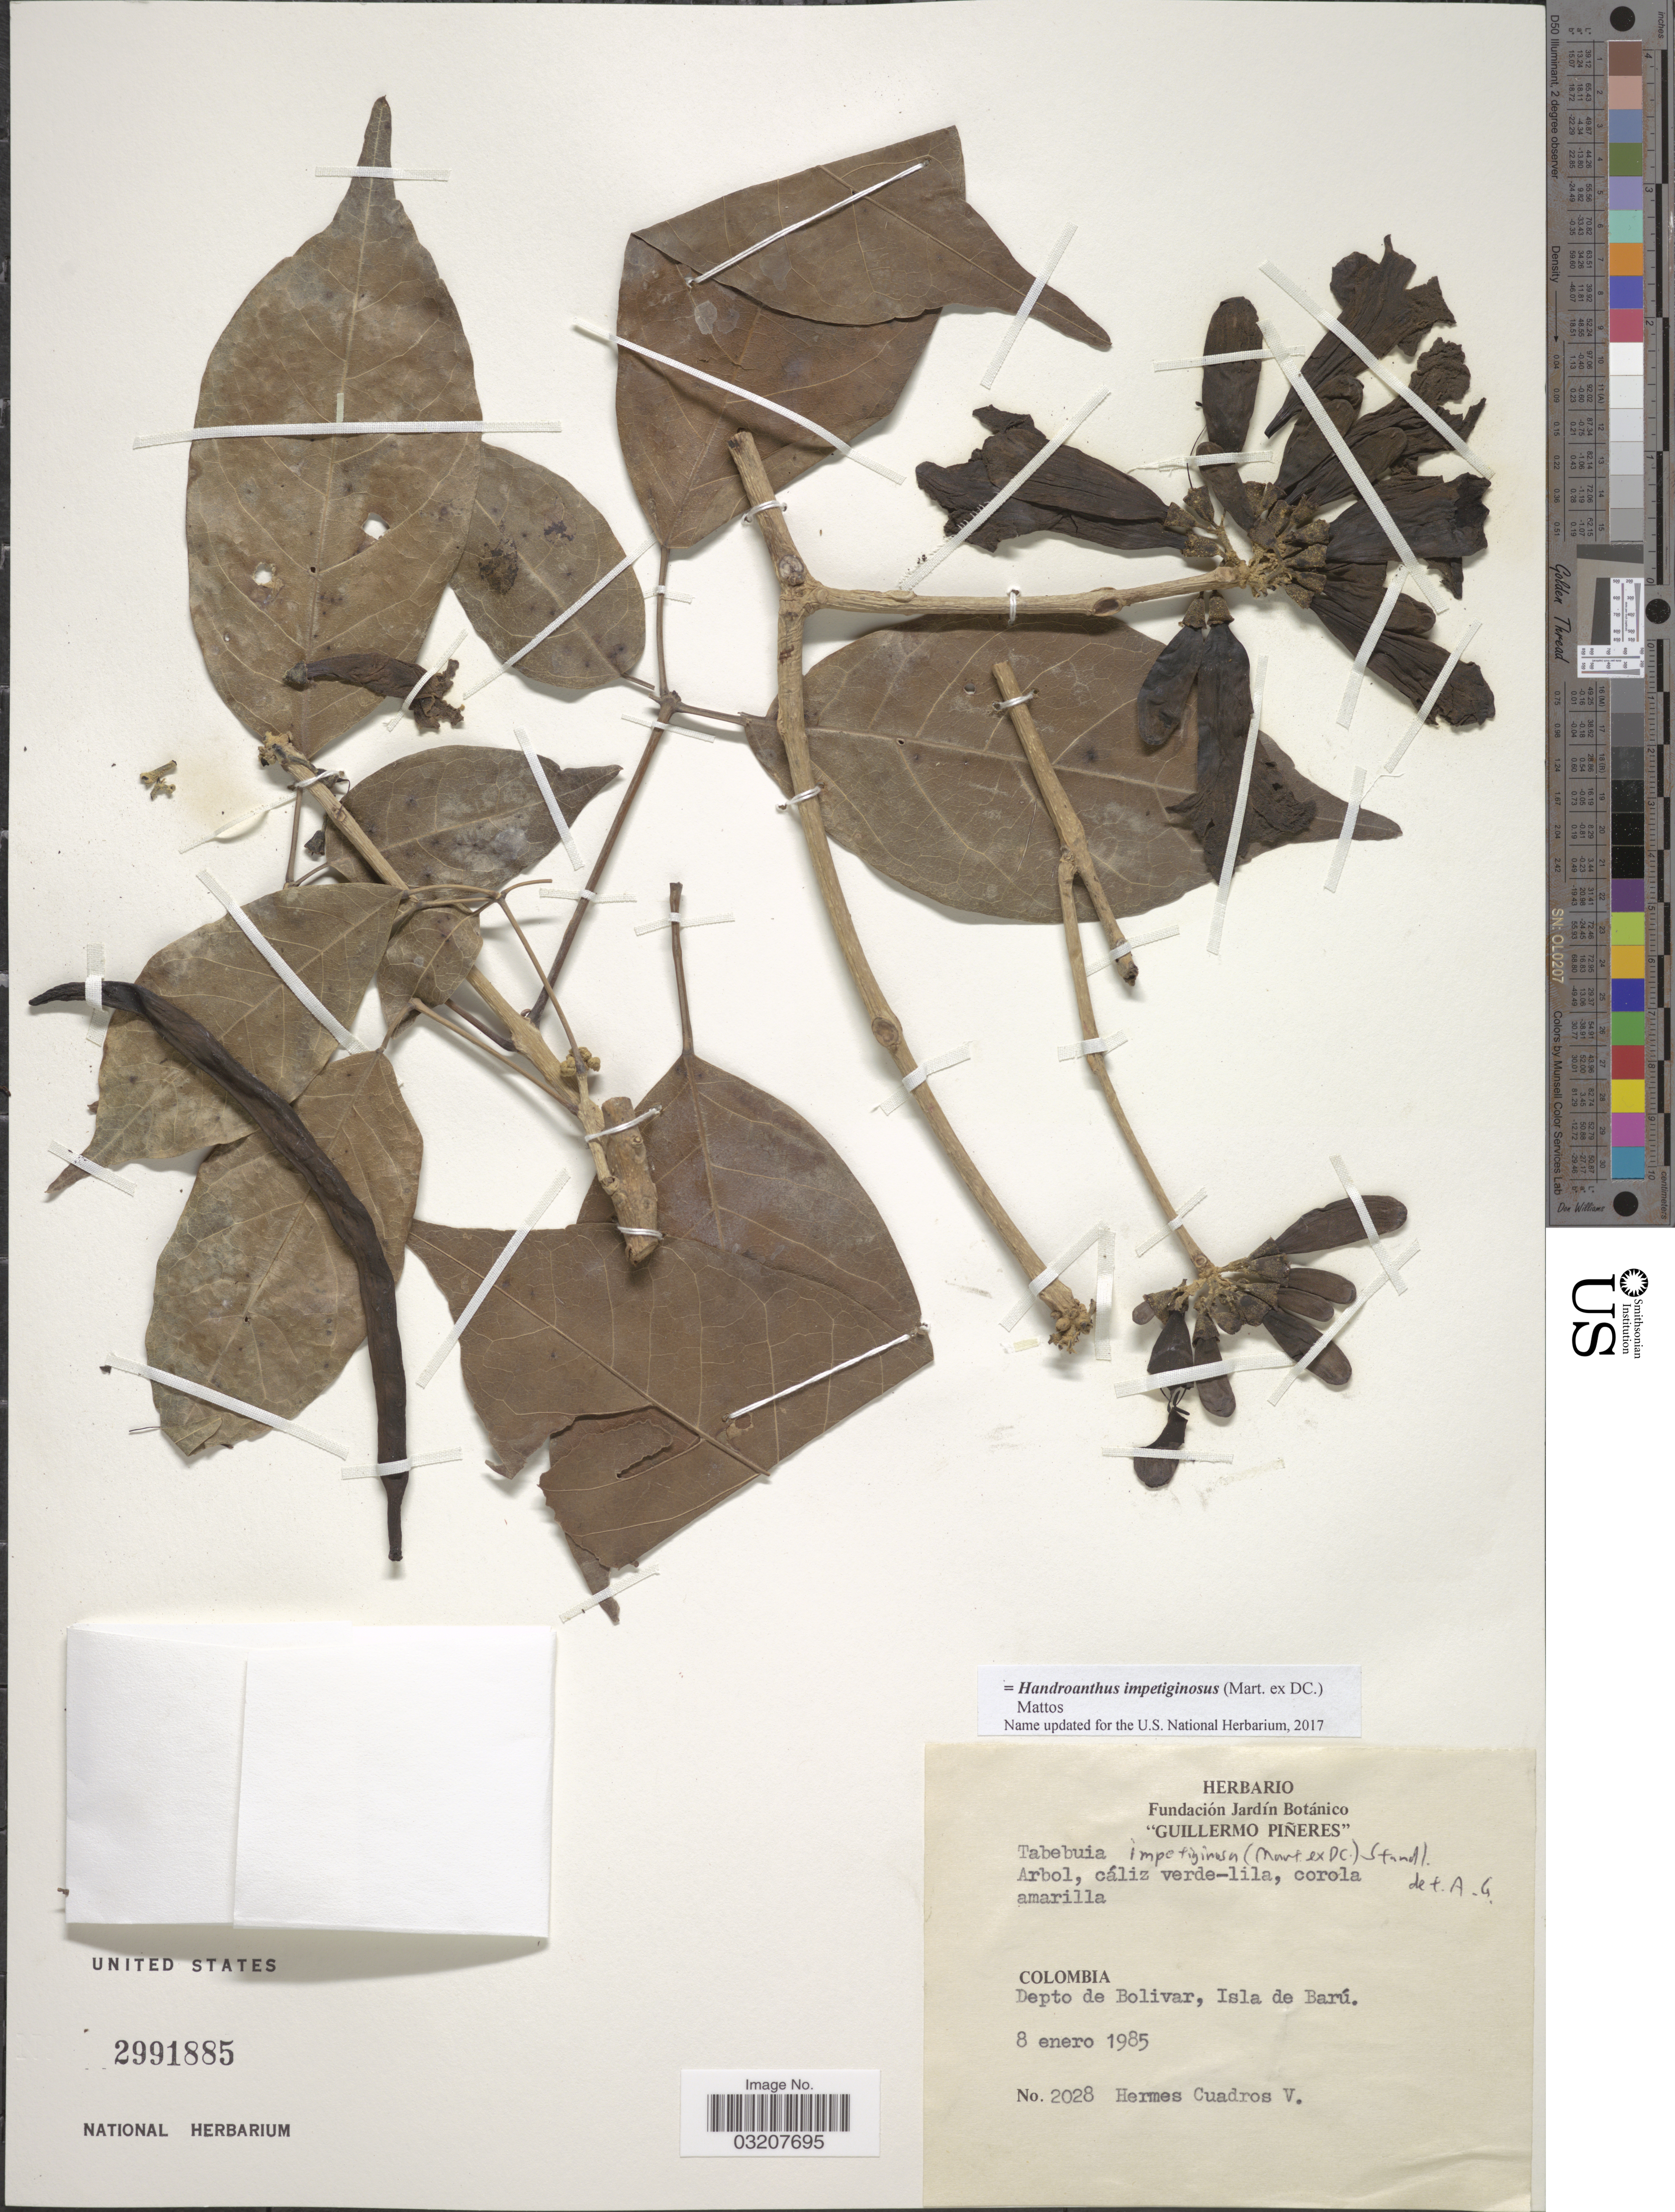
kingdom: Plantae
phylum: Tracheophyta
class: Magnoliopsida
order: Lamiales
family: Bignoniaceae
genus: Handroanthus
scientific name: Handroanthus impetiginosus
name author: (Mart. ex DC.) Mattos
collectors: H. Cuadros V.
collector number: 2028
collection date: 1985-01-08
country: Colombia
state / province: Bolívar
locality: Depto de Bolivar, Isla de Barú.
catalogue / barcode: US 2991885